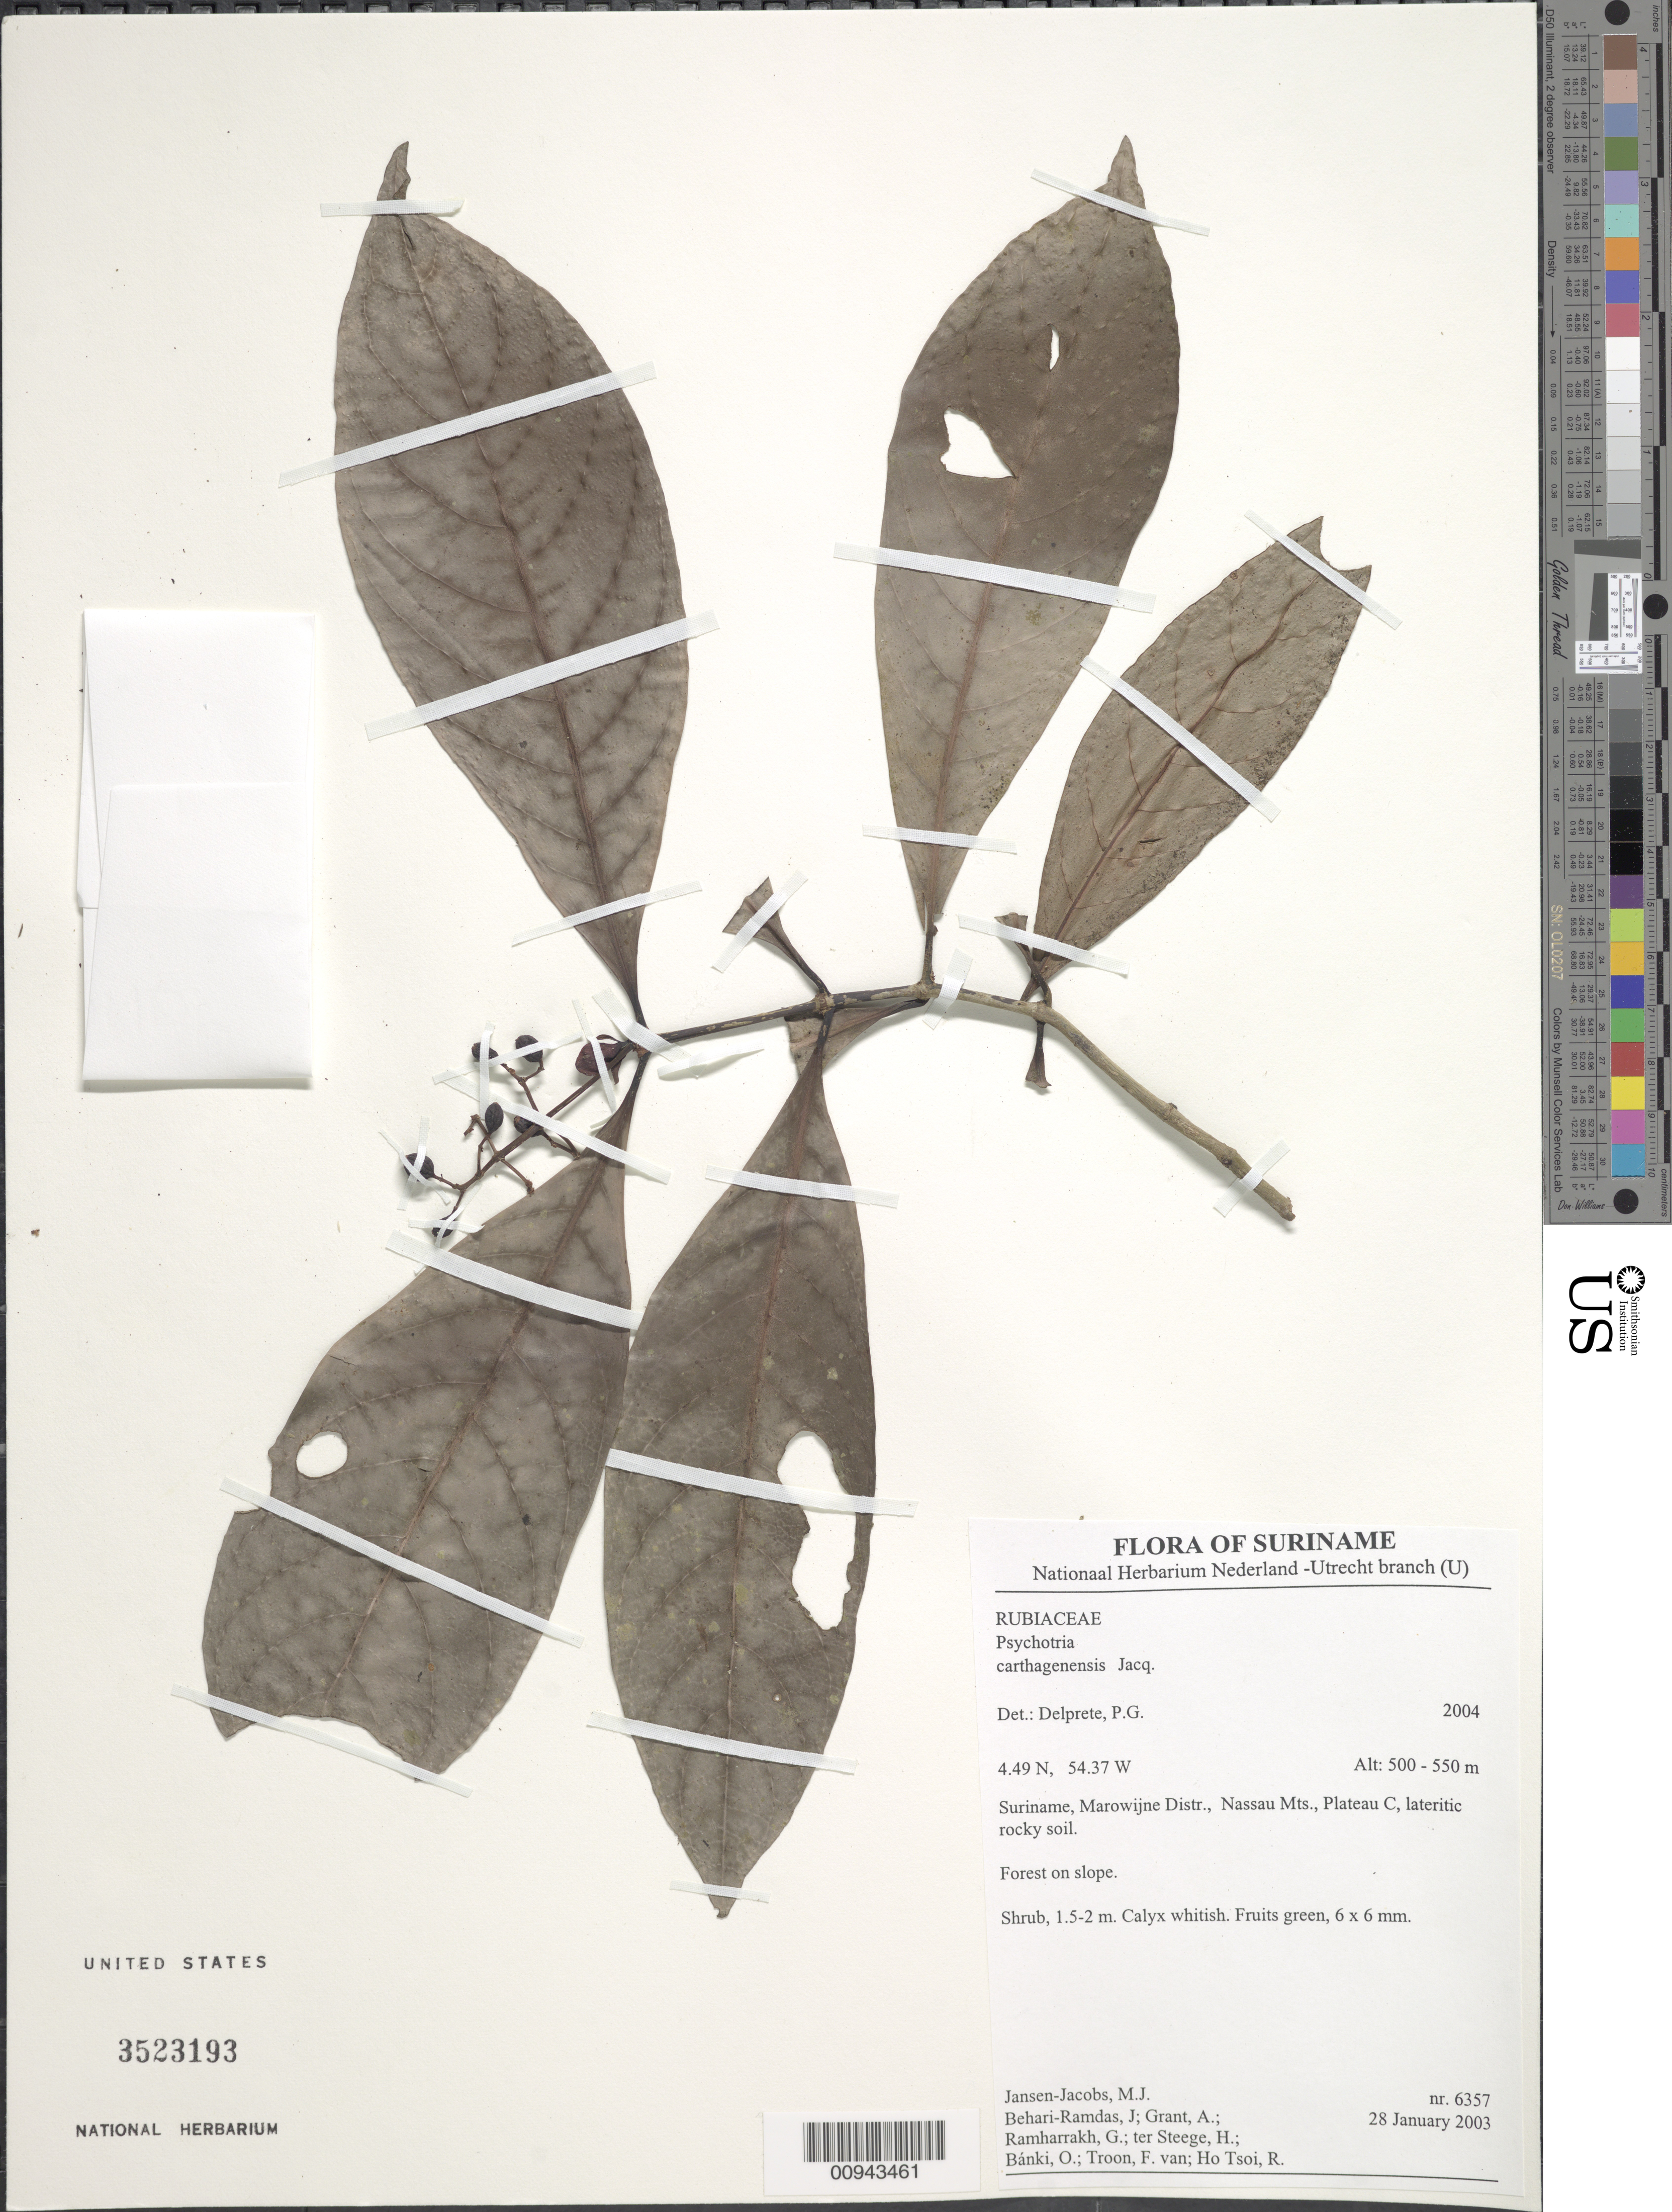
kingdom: Plantae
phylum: Tracheophyta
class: Magnoliopsida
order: Gentianales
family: Rubiaceae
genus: Psychotria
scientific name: Psychotria carthagenensis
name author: Jacq.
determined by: Delprete, P. G., Herb. de Guyane Cay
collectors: M. J. Jansen-Jacobs, J. Behari-Ramdas, A. Grant, G. Ramharrakh, H. ter Steege, O. Bánki, F. Van Troon & R. Ho Tsoi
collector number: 6357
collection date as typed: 28-Jan-03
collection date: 2003-01-28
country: Suriname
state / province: Marowijne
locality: Nassau Mts., Plateau C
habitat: Lateritic rocky soil. Forest on slope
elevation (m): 500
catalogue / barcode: US 3523193